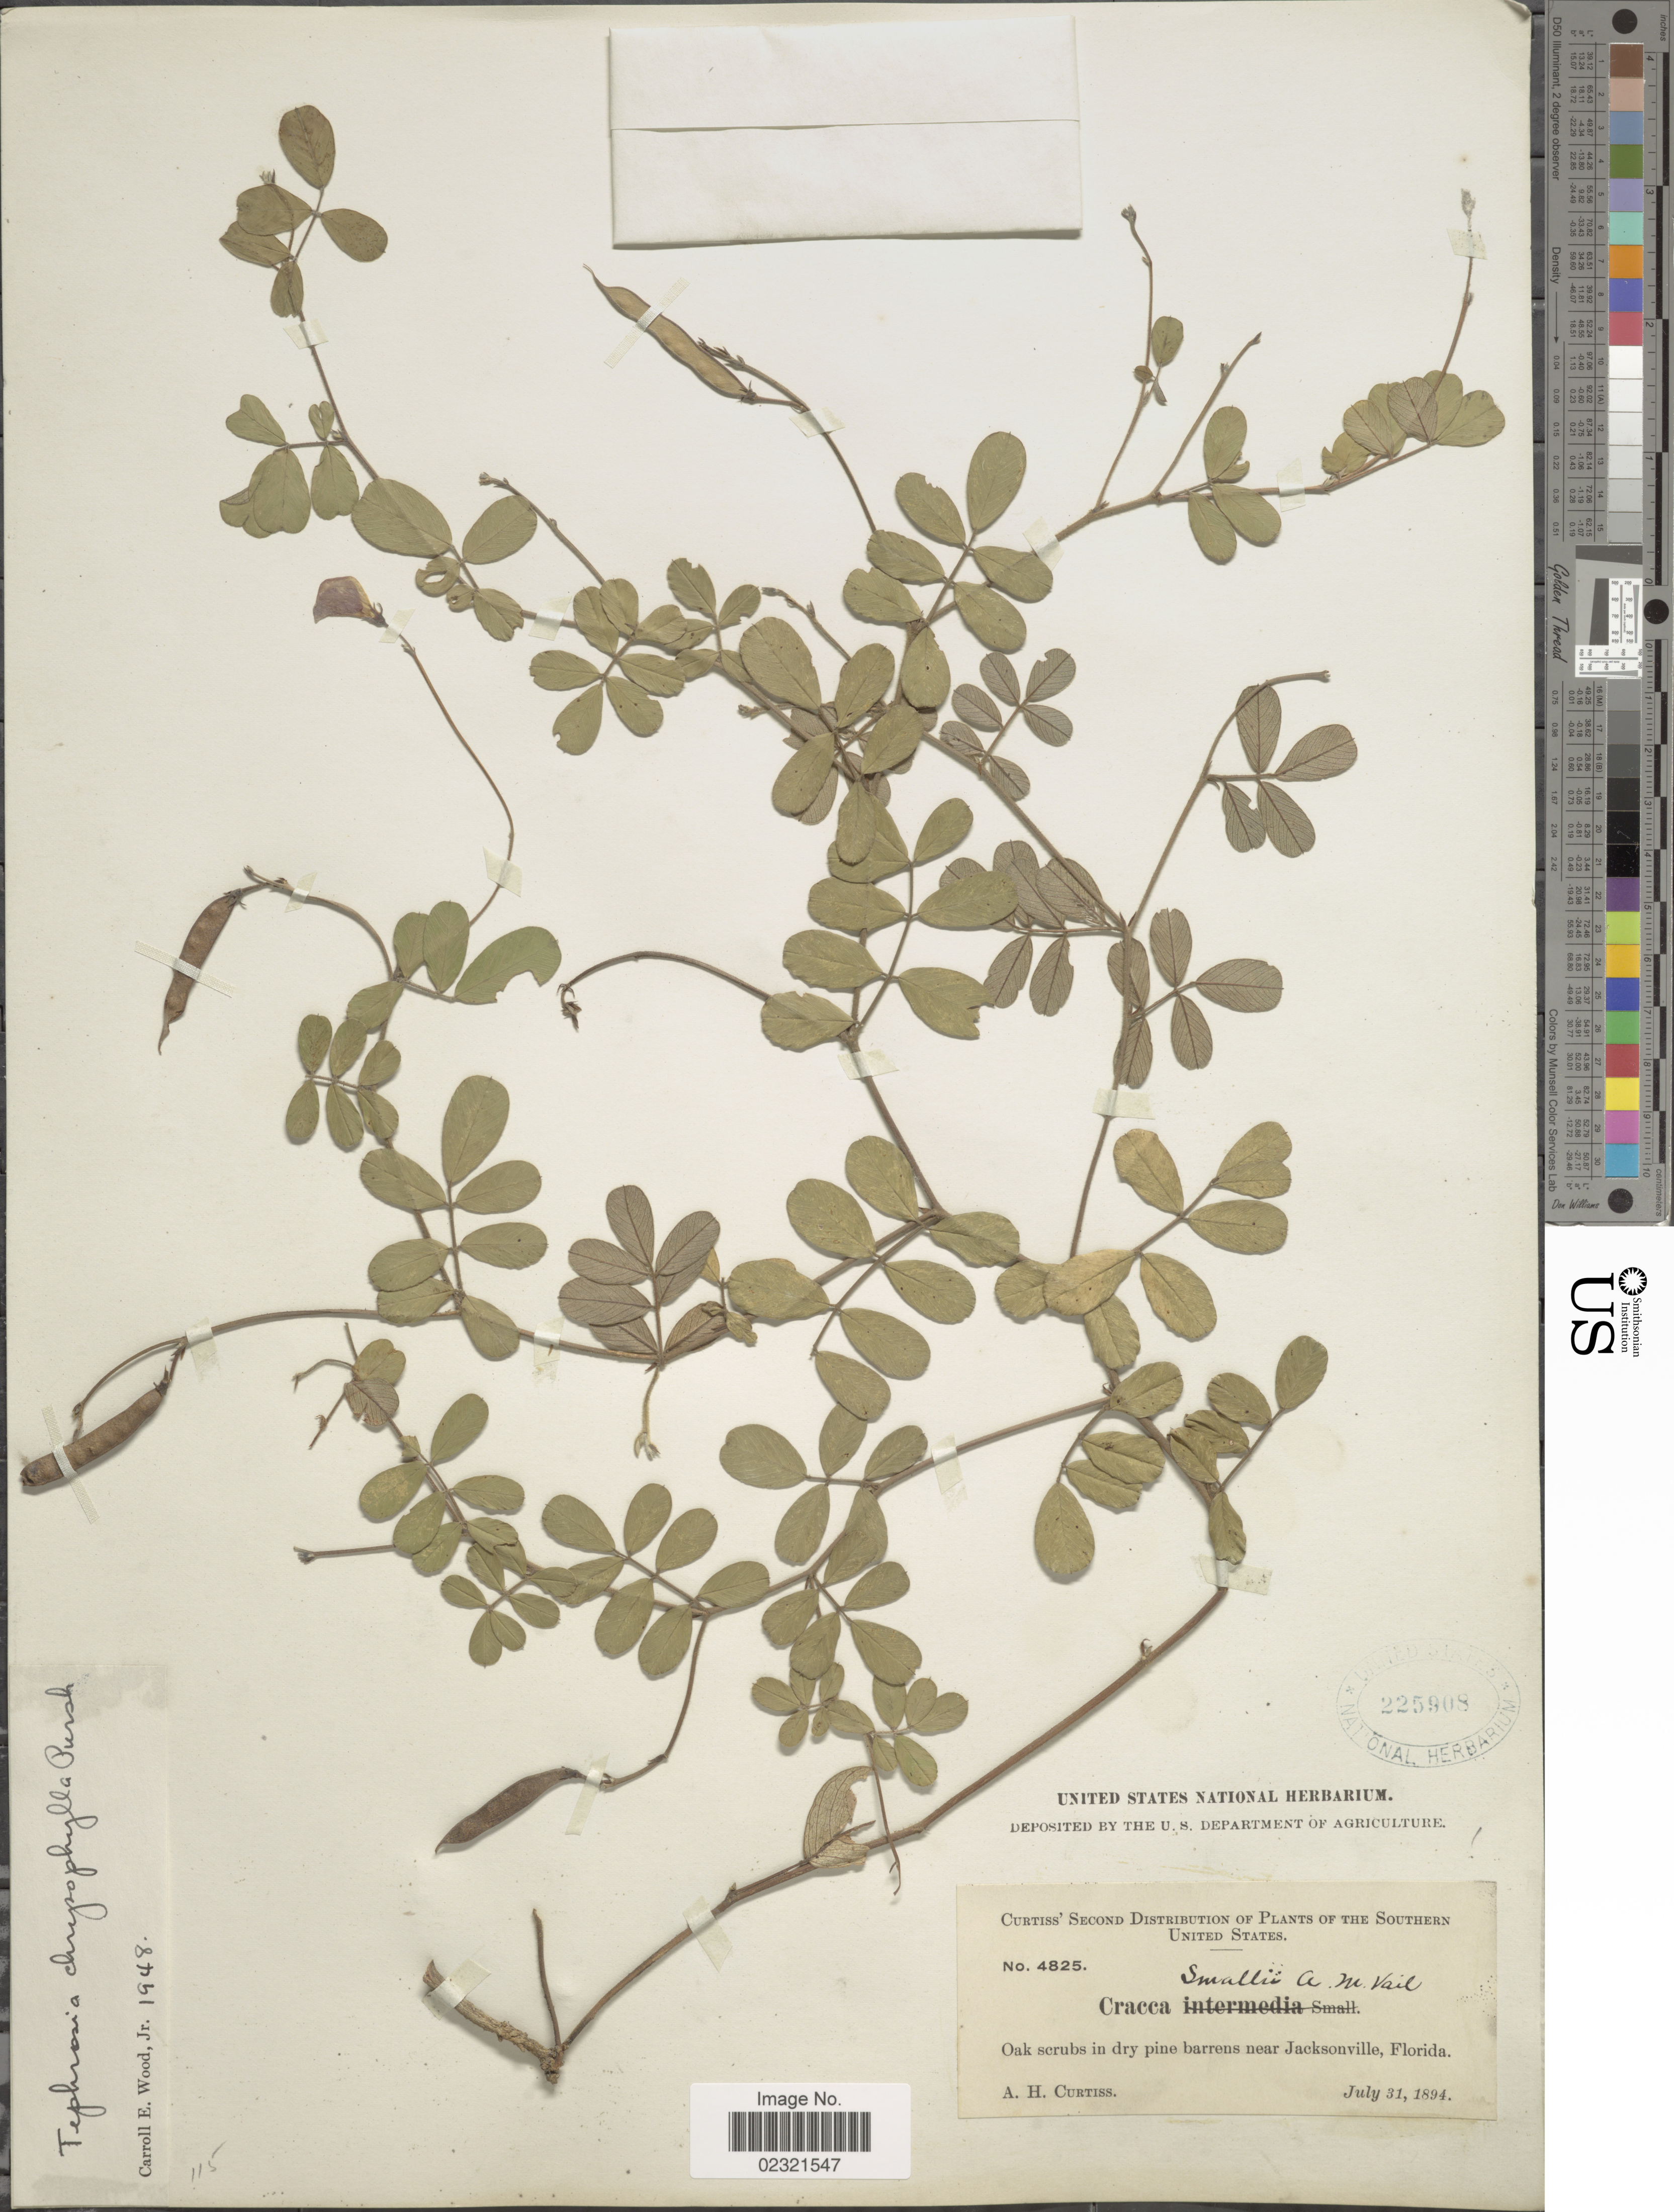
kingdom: Plantae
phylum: Tracheophyta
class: Magnoliopsida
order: Fabales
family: Fabaceae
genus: Tephrosia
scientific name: Tephrosia chrysophylla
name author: Pursh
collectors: A. H. Curtiss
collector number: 4825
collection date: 1894-07-31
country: United States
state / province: Florida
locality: Southern United States. Oak scrubs in dry pine barrens near Jacksonville.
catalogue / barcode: US 225908